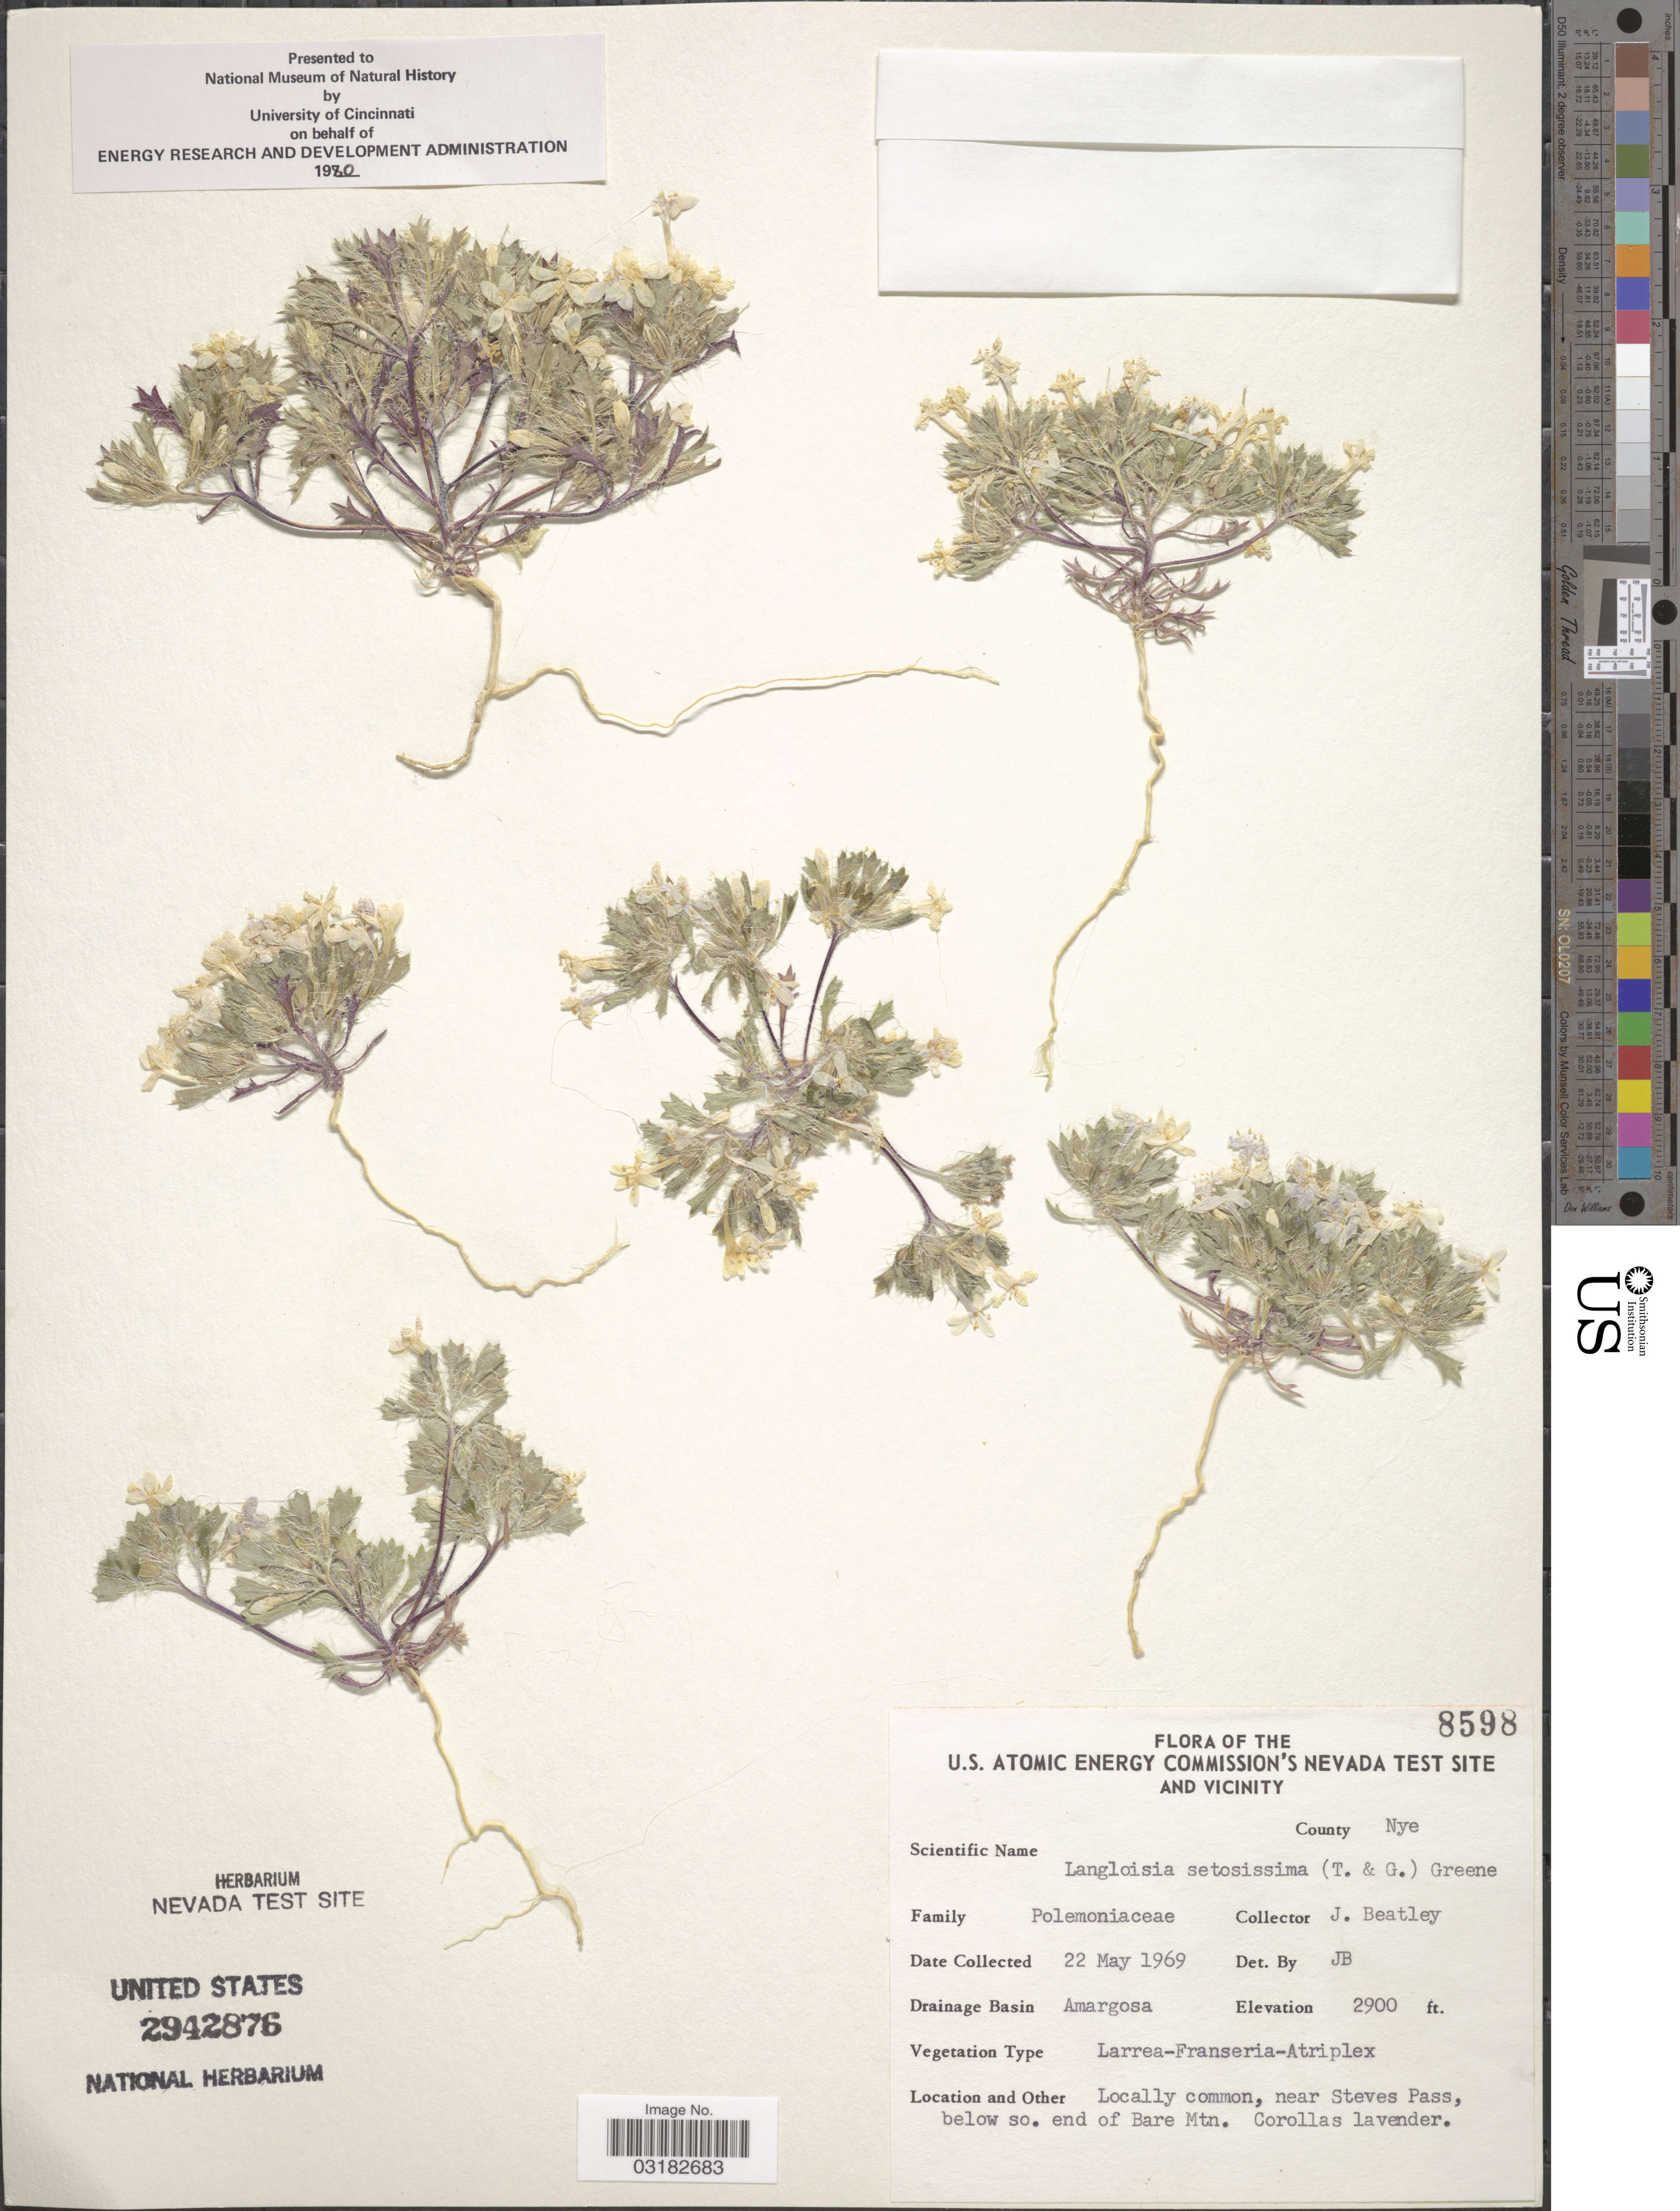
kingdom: Plantae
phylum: Tracheophyta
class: Magnoliopsida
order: Ericales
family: Polemoniaceae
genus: Langloisia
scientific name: Langloisia setosissima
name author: (Torr. & A. Gray) Greene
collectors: J. C. Beatley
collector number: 8598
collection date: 1969-05-22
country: United States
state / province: Nevada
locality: U.S. Atomic Energy Commission's Nevada Test Site and vicinity. County Nye. Drainage Basin Amargosa. Locally common, near Steves Pass, below so. end of Bare Mtn.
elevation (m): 884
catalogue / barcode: US 2942876